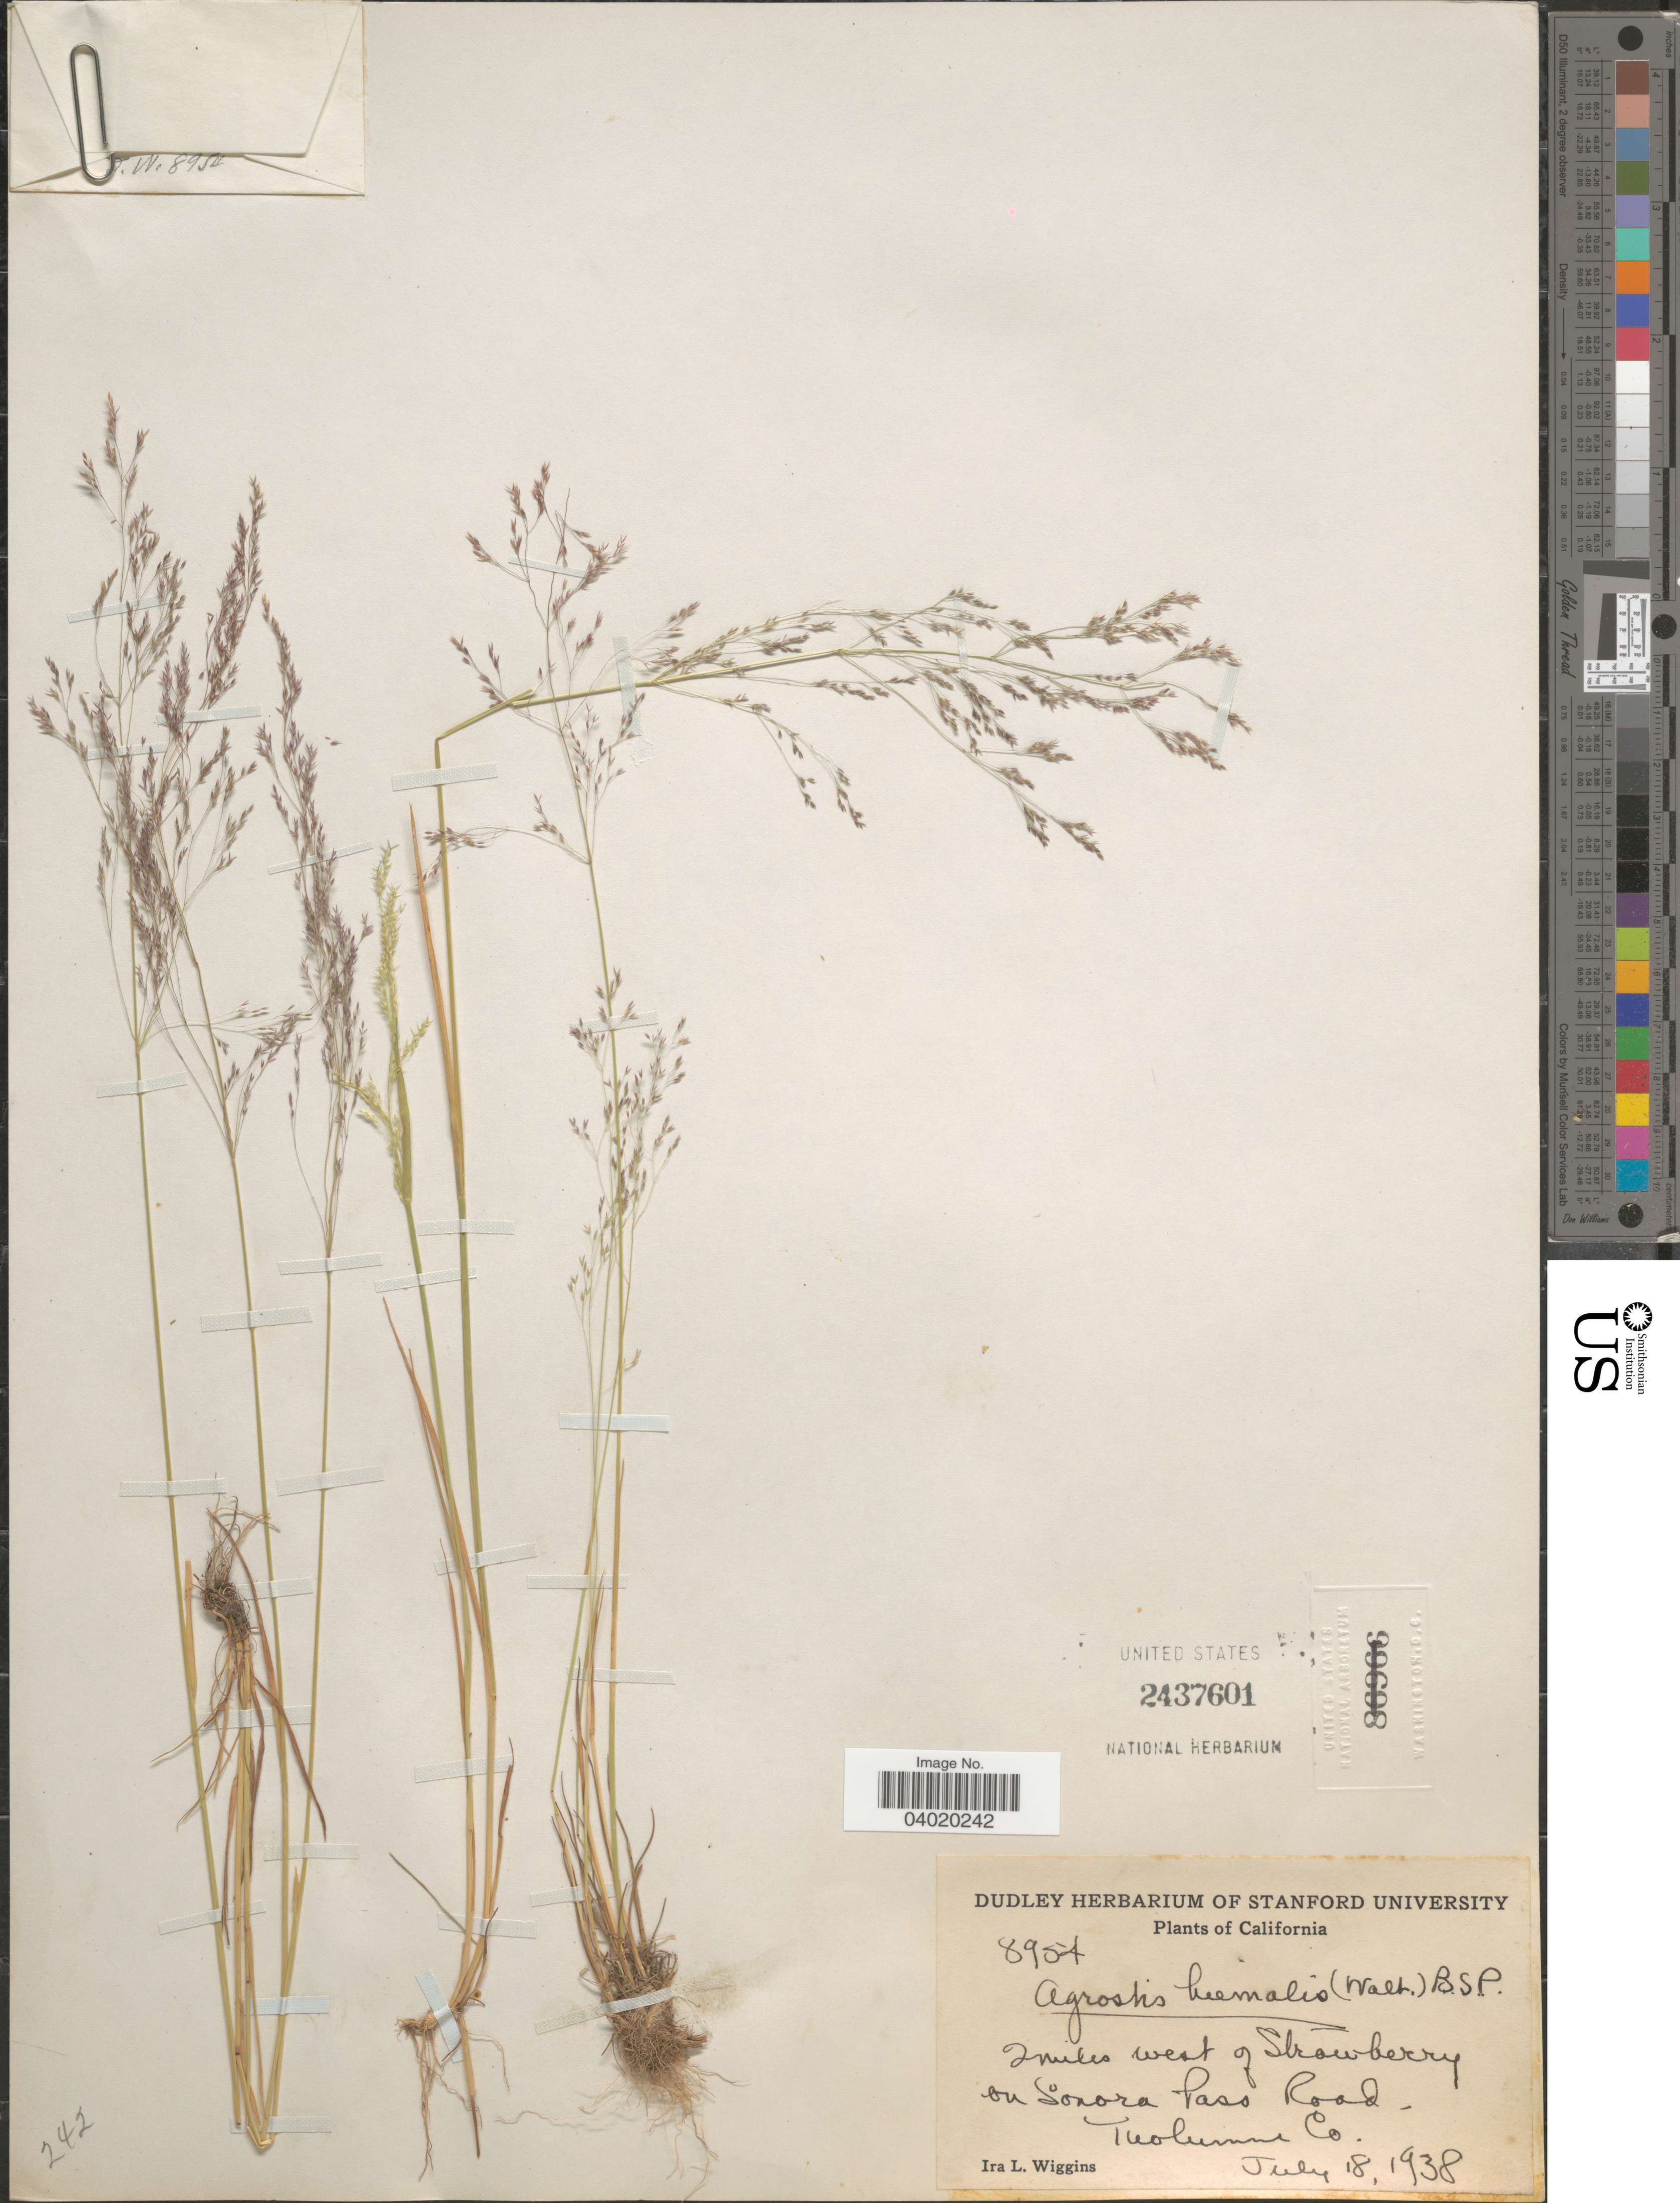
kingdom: Plantae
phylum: Tracheophyta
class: Liliopsida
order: Poales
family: Poaceae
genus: Agrostis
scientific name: Agrostis hyemalis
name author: (Walter) Britton et al.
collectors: I. L. Wiggins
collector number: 8954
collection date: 1938-07-18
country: United States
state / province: California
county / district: Tuolumne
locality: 2 miles west of Strawberry on Sonora Pass Road. Tuolumne Co.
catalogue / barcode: US 2437601